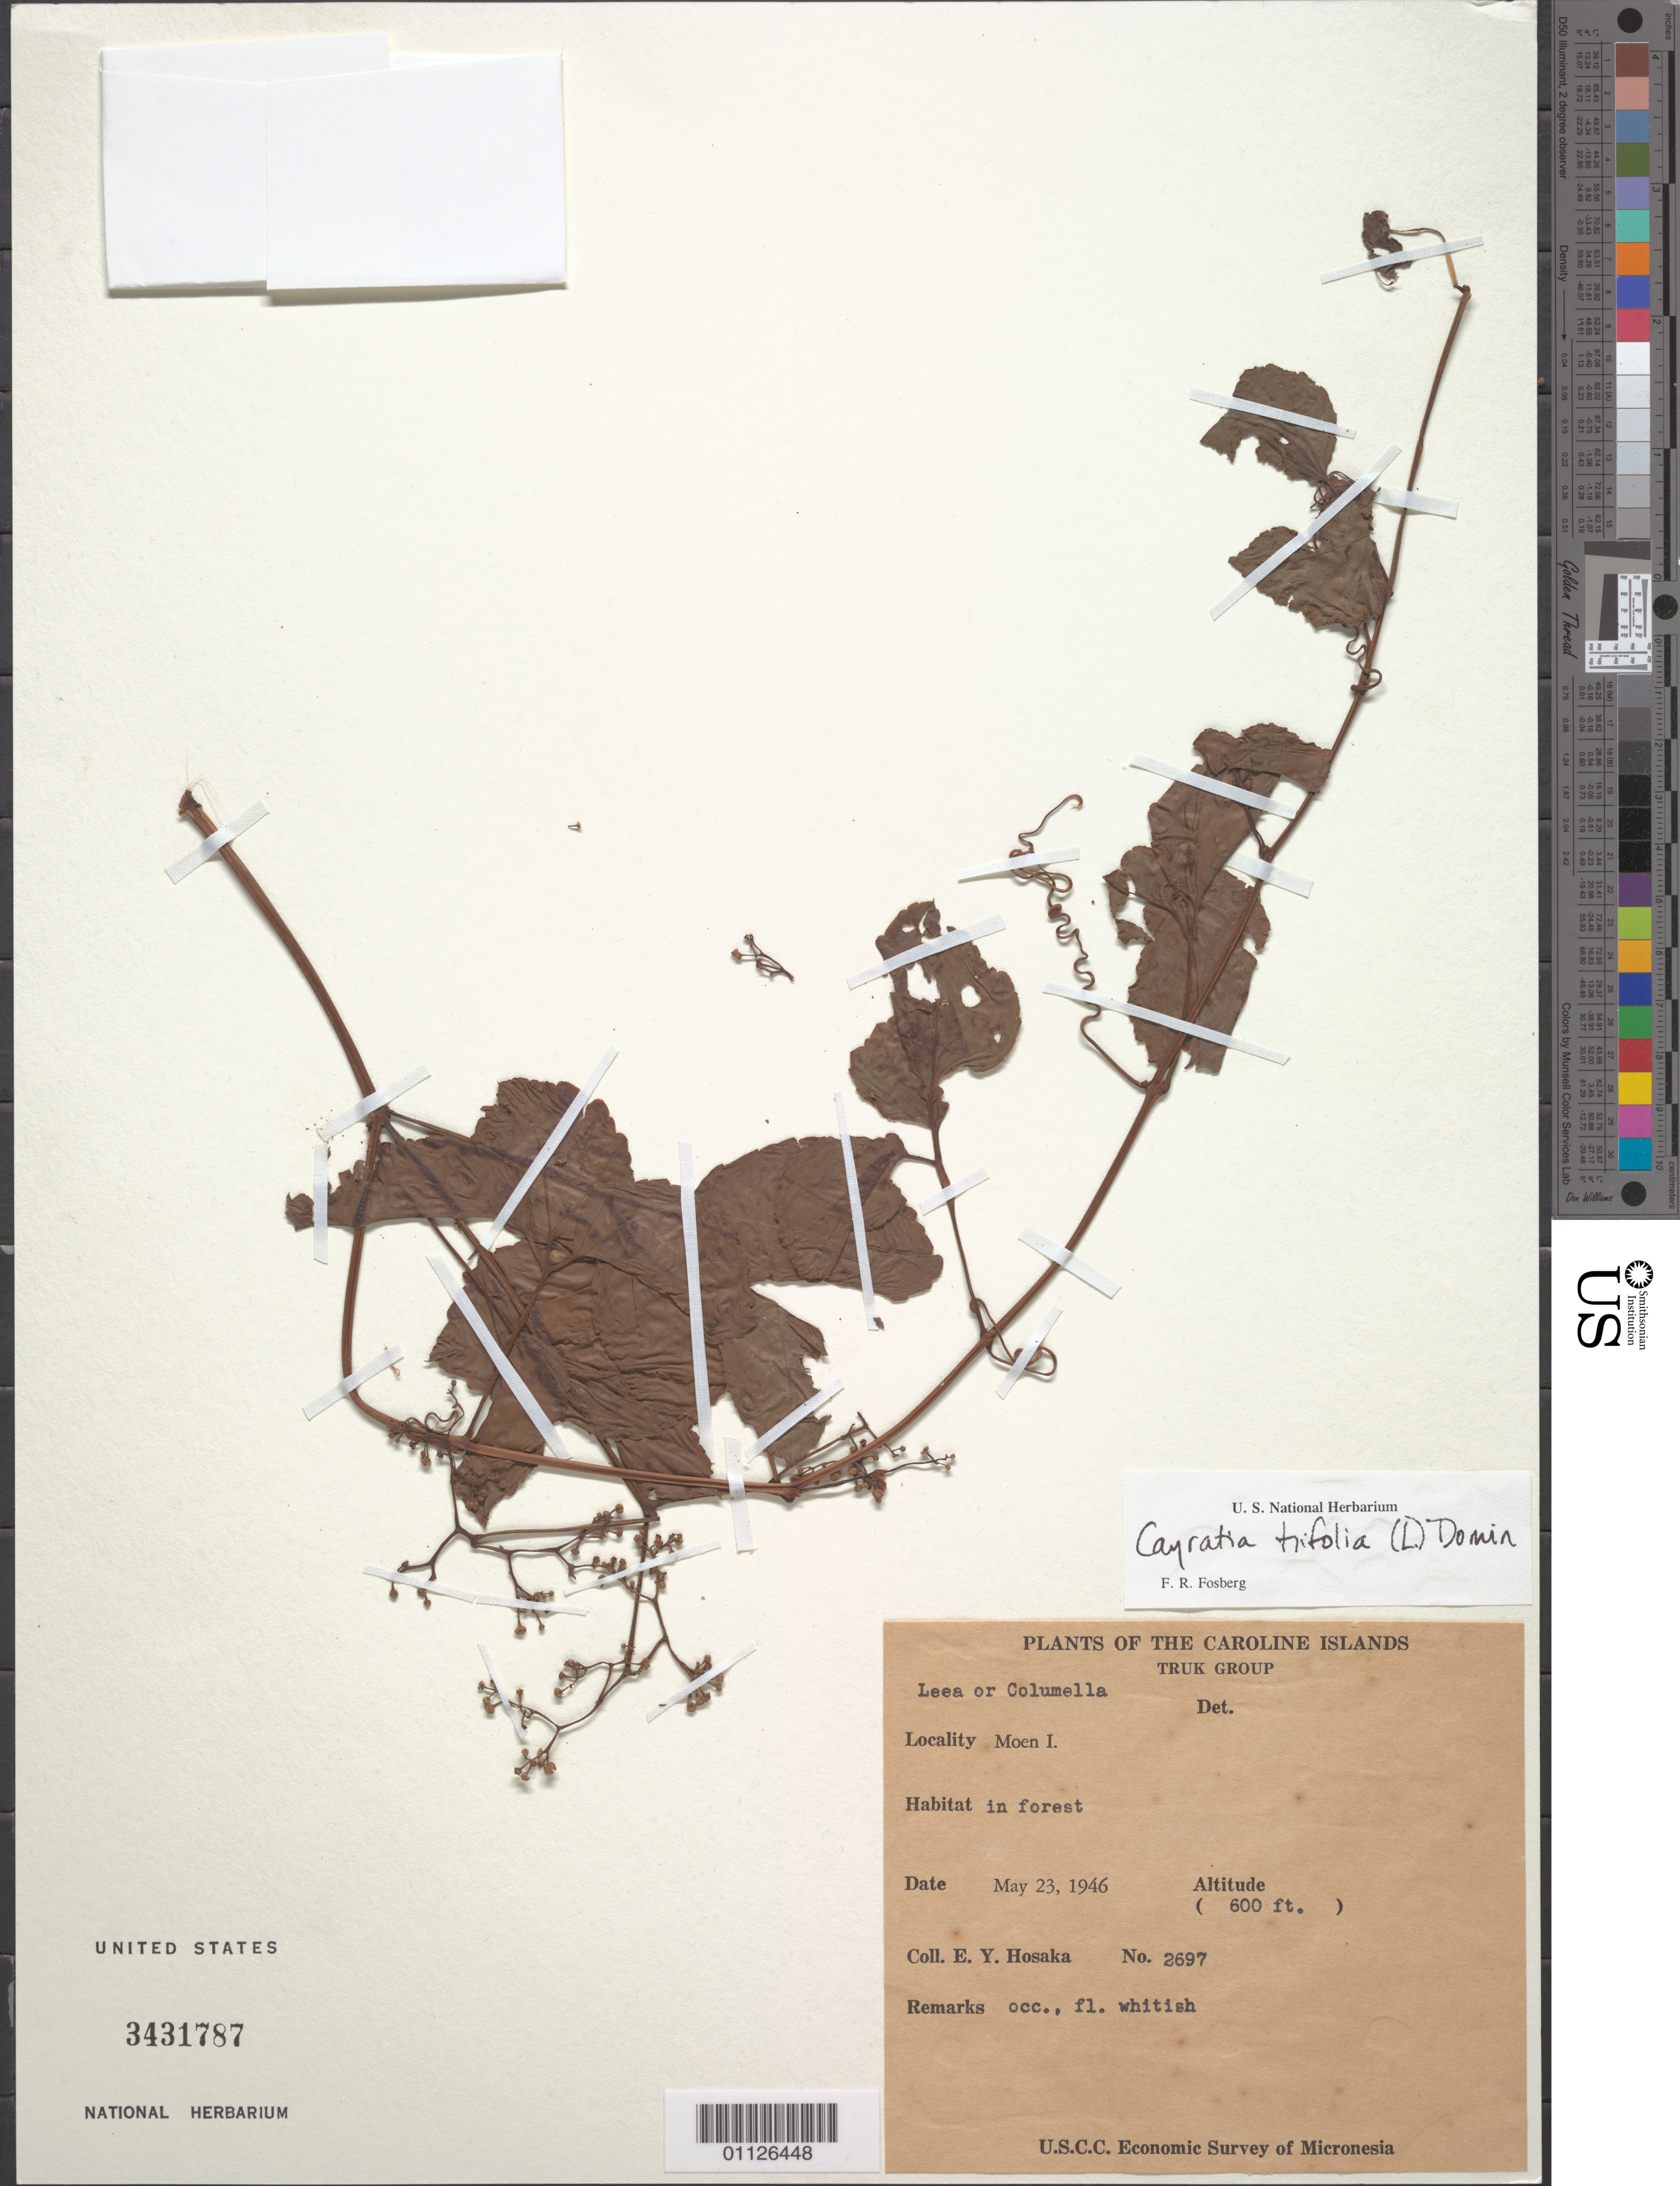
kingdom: Plantae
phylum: Tracheophyta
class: Magnoliopsida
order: Vitales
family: Vitaceae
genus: Causonis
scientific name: Causonis trifolia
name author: (L.) Mabb. & J. Wen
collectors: E. Y. Hosaka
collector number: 2697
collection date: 1946-05-23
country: Micronesia, Federated States of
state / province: Truk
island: Moen [Wono]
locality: Caroline Islands. Moen Island.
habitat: In forest.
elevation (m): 183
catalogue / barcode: US 3431787